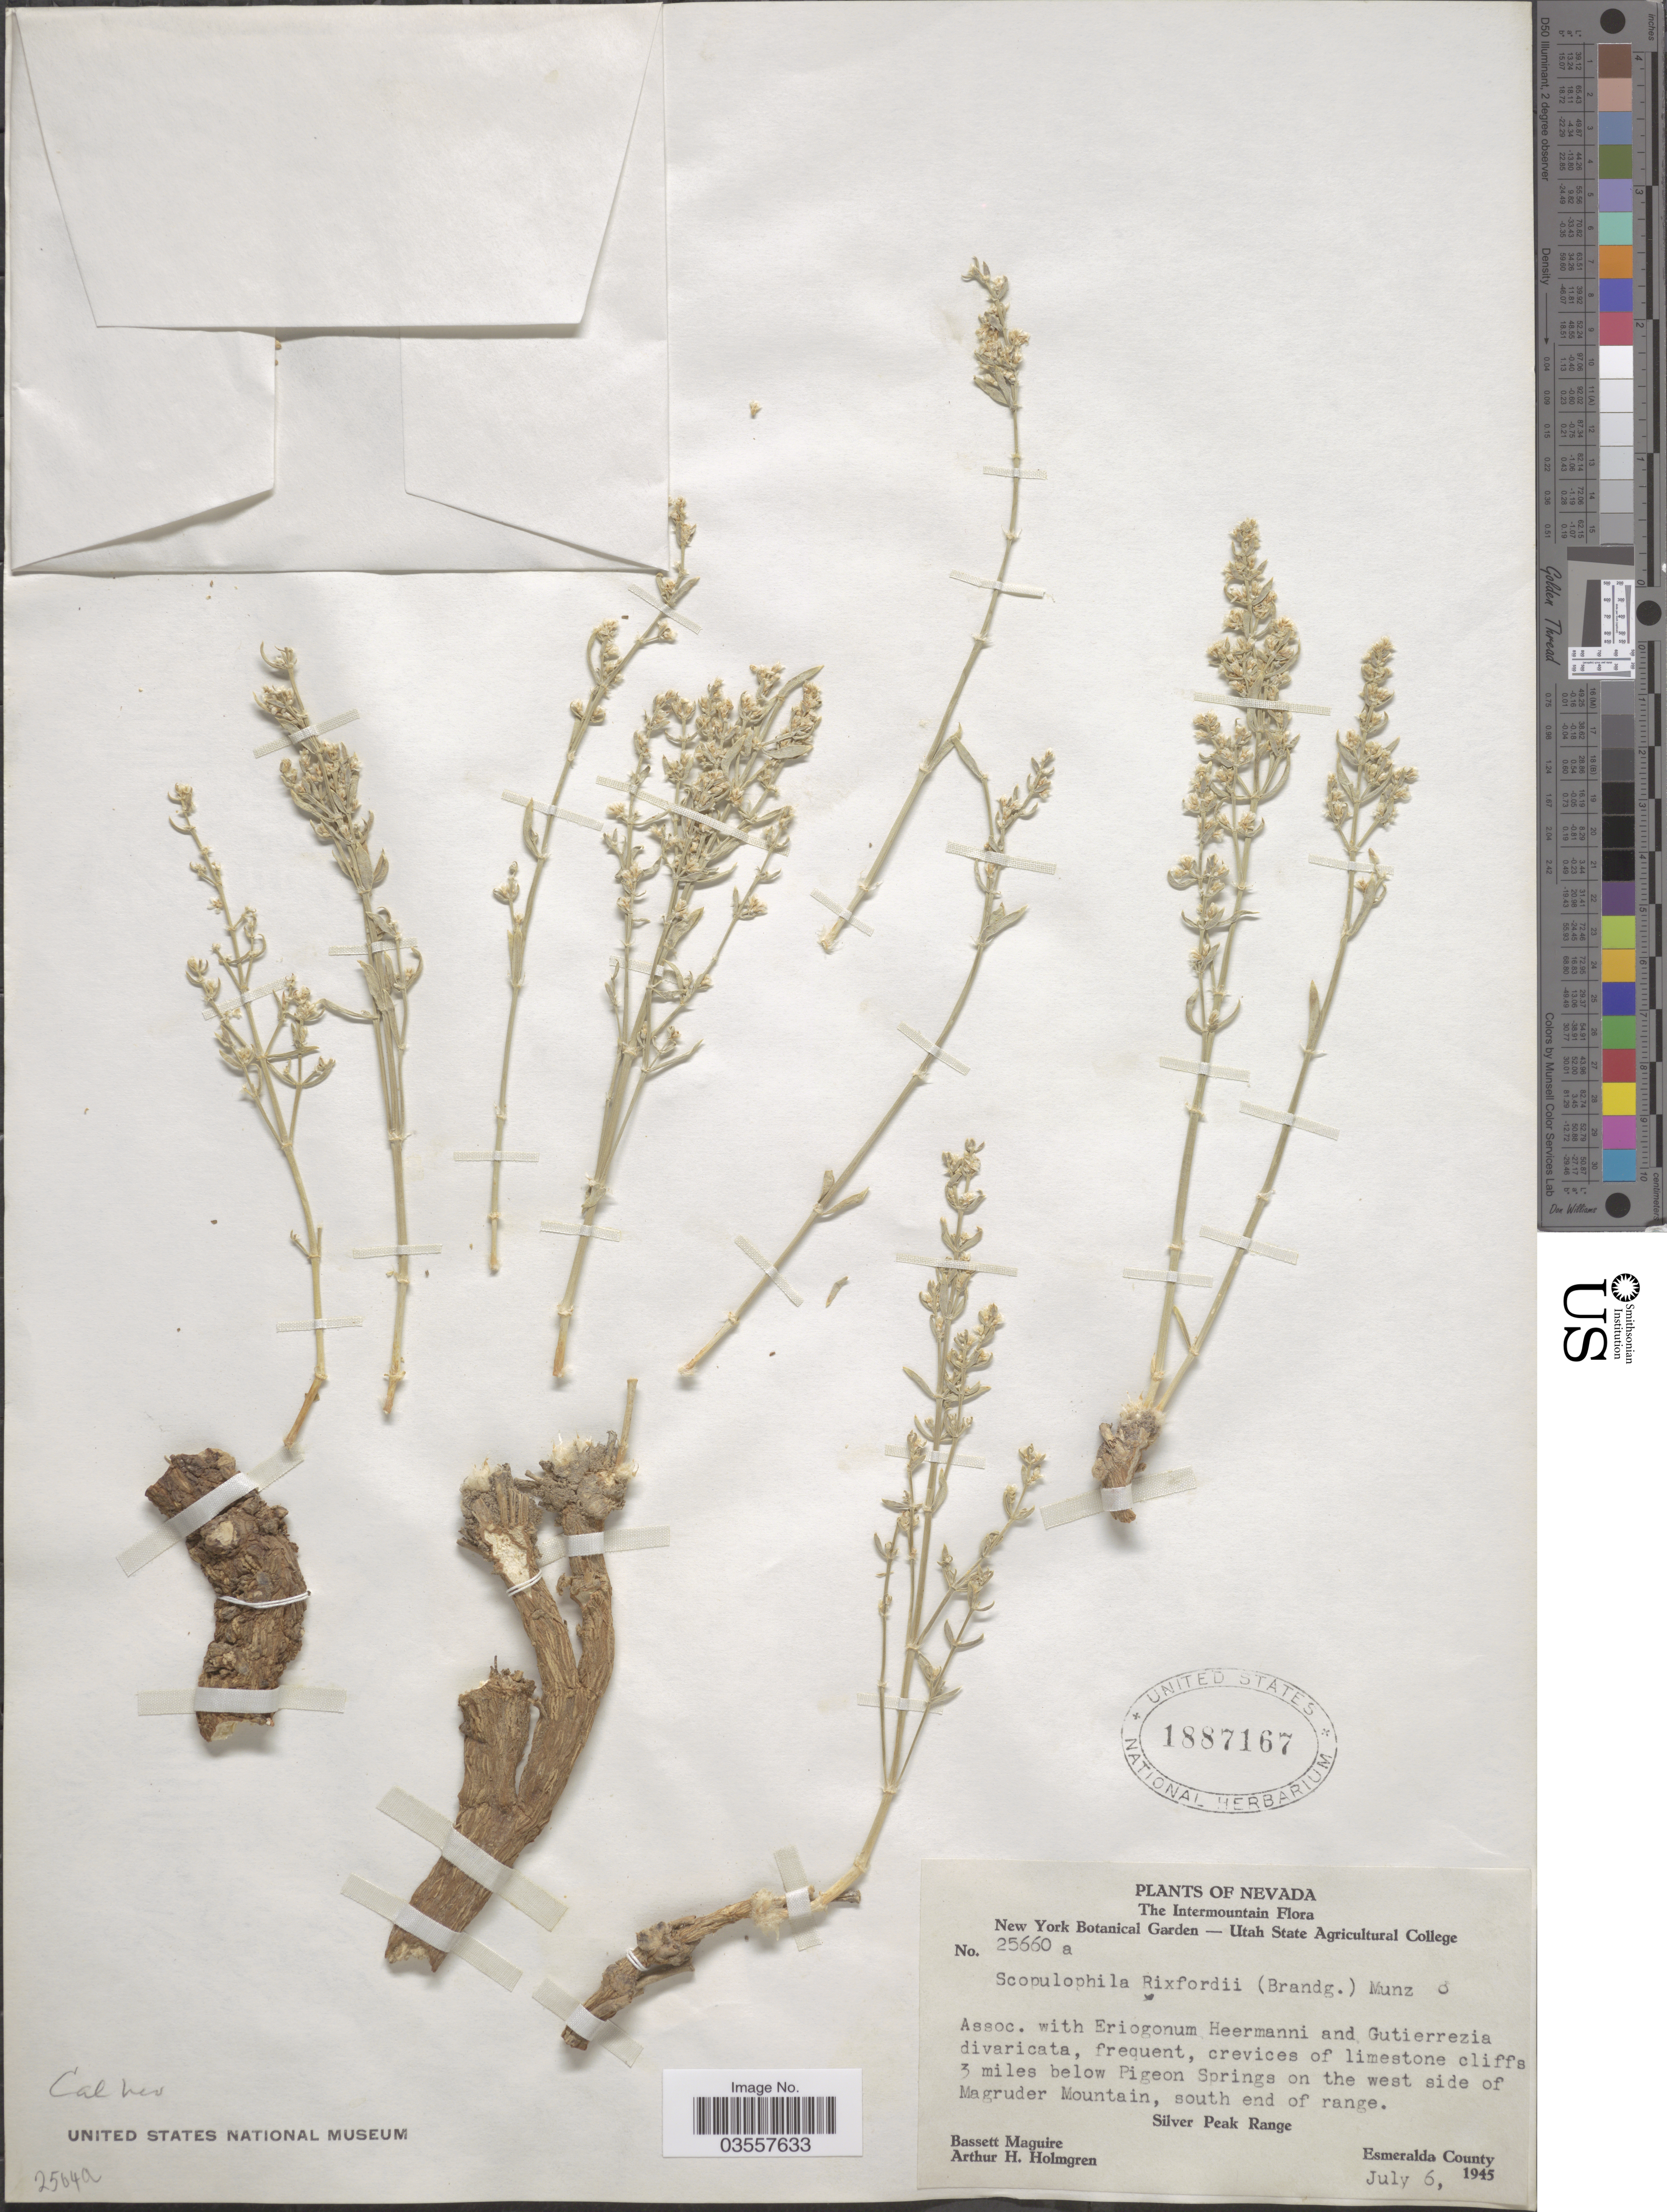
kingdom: Plantae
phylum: Tracheophyta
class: Magnoliopsida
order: Caryophyllales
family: Caryophyllaceae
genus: Scopulophila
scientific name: Scopulophila sp.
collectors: B. Maguire & A. H. Holmgren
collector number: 25660 a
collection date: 1945-07-06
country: United States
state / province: Nevada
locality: The Intermountain. 3 miles below Pigeon Springs on the west side of Magruder Mountain, south end of range. Silver Peak Range. Esmeralda County.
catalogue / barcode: US 1887167